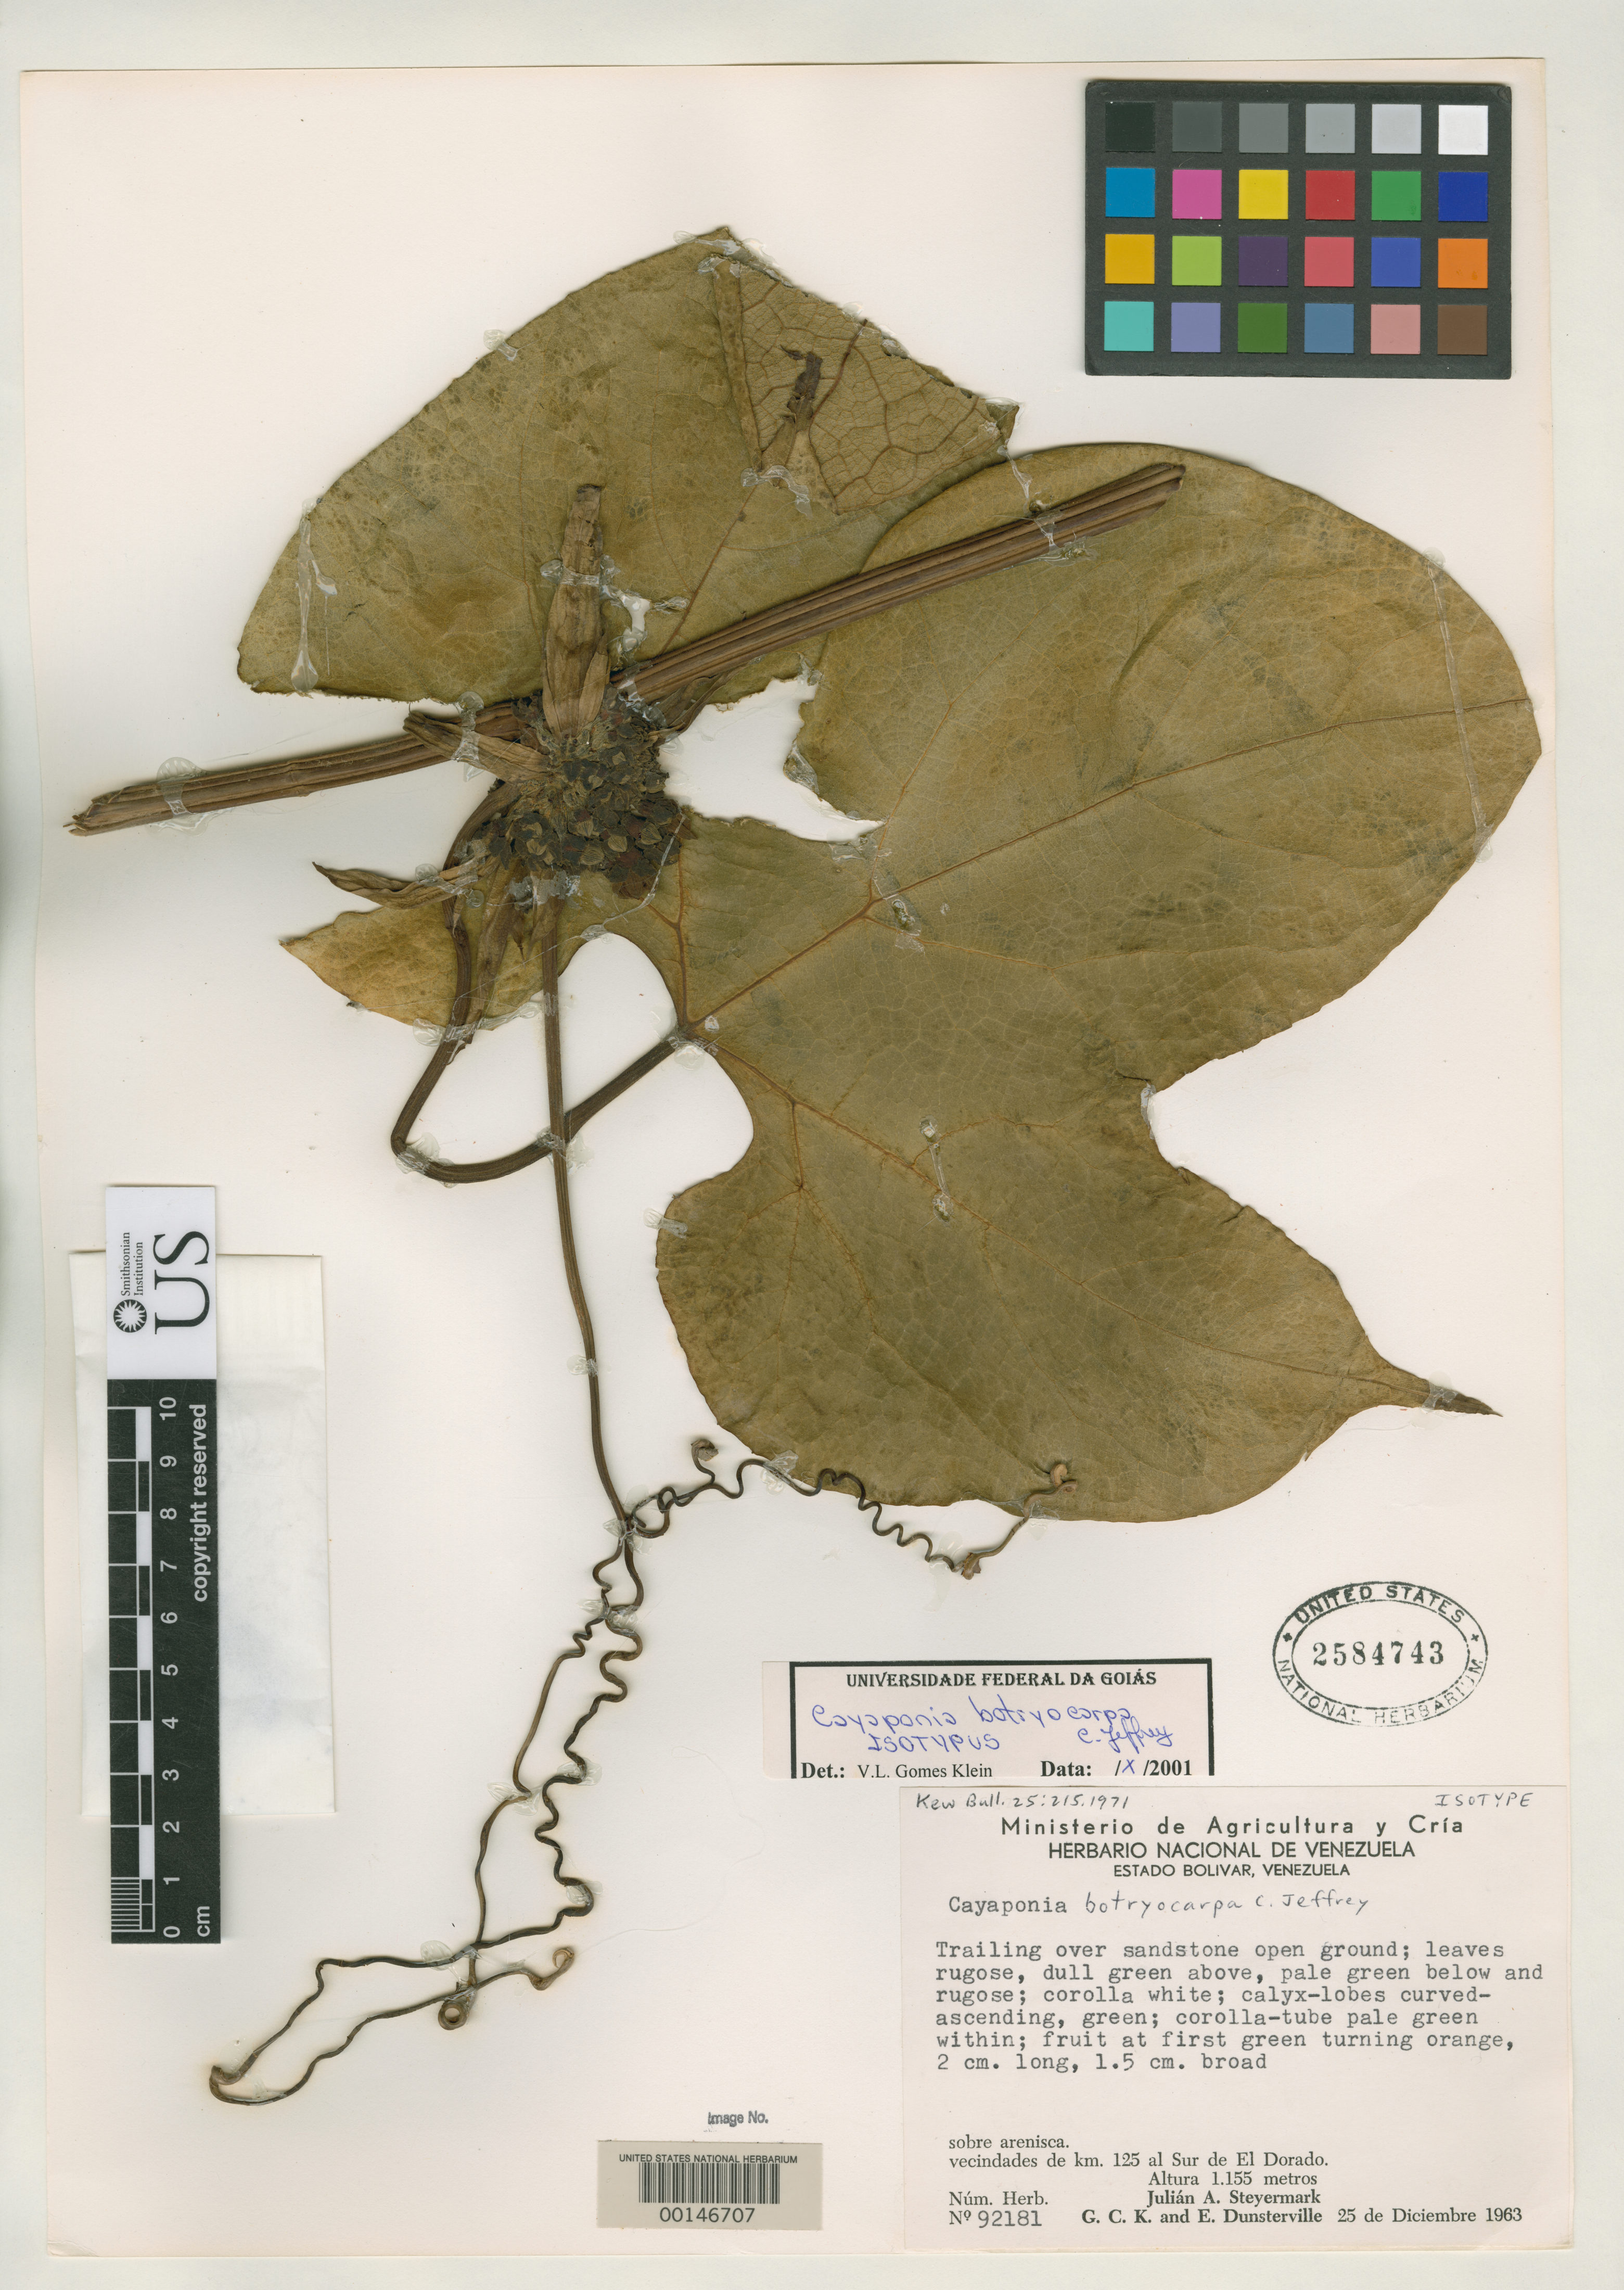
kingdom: Plantae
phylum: Tracheophyta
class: Magnoliopsida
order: Cucurbitales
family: Cucurbitaceae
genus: Cayaponia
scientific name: Cayaponia botryocarpa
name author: C. Jeffrey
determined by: Klein, V. L. G., Universidade Federal da Goias (BRAZIL)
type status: Isotype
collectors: J. Steyermark, G. C. K. Dunsterville & E. Dunsterville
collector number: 92181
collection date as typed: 25 Dec 1963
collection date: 1963-12-25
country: Venezuela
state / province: Bolivar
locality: South of El Dorado.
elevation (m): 1155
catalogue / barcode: US 2584743